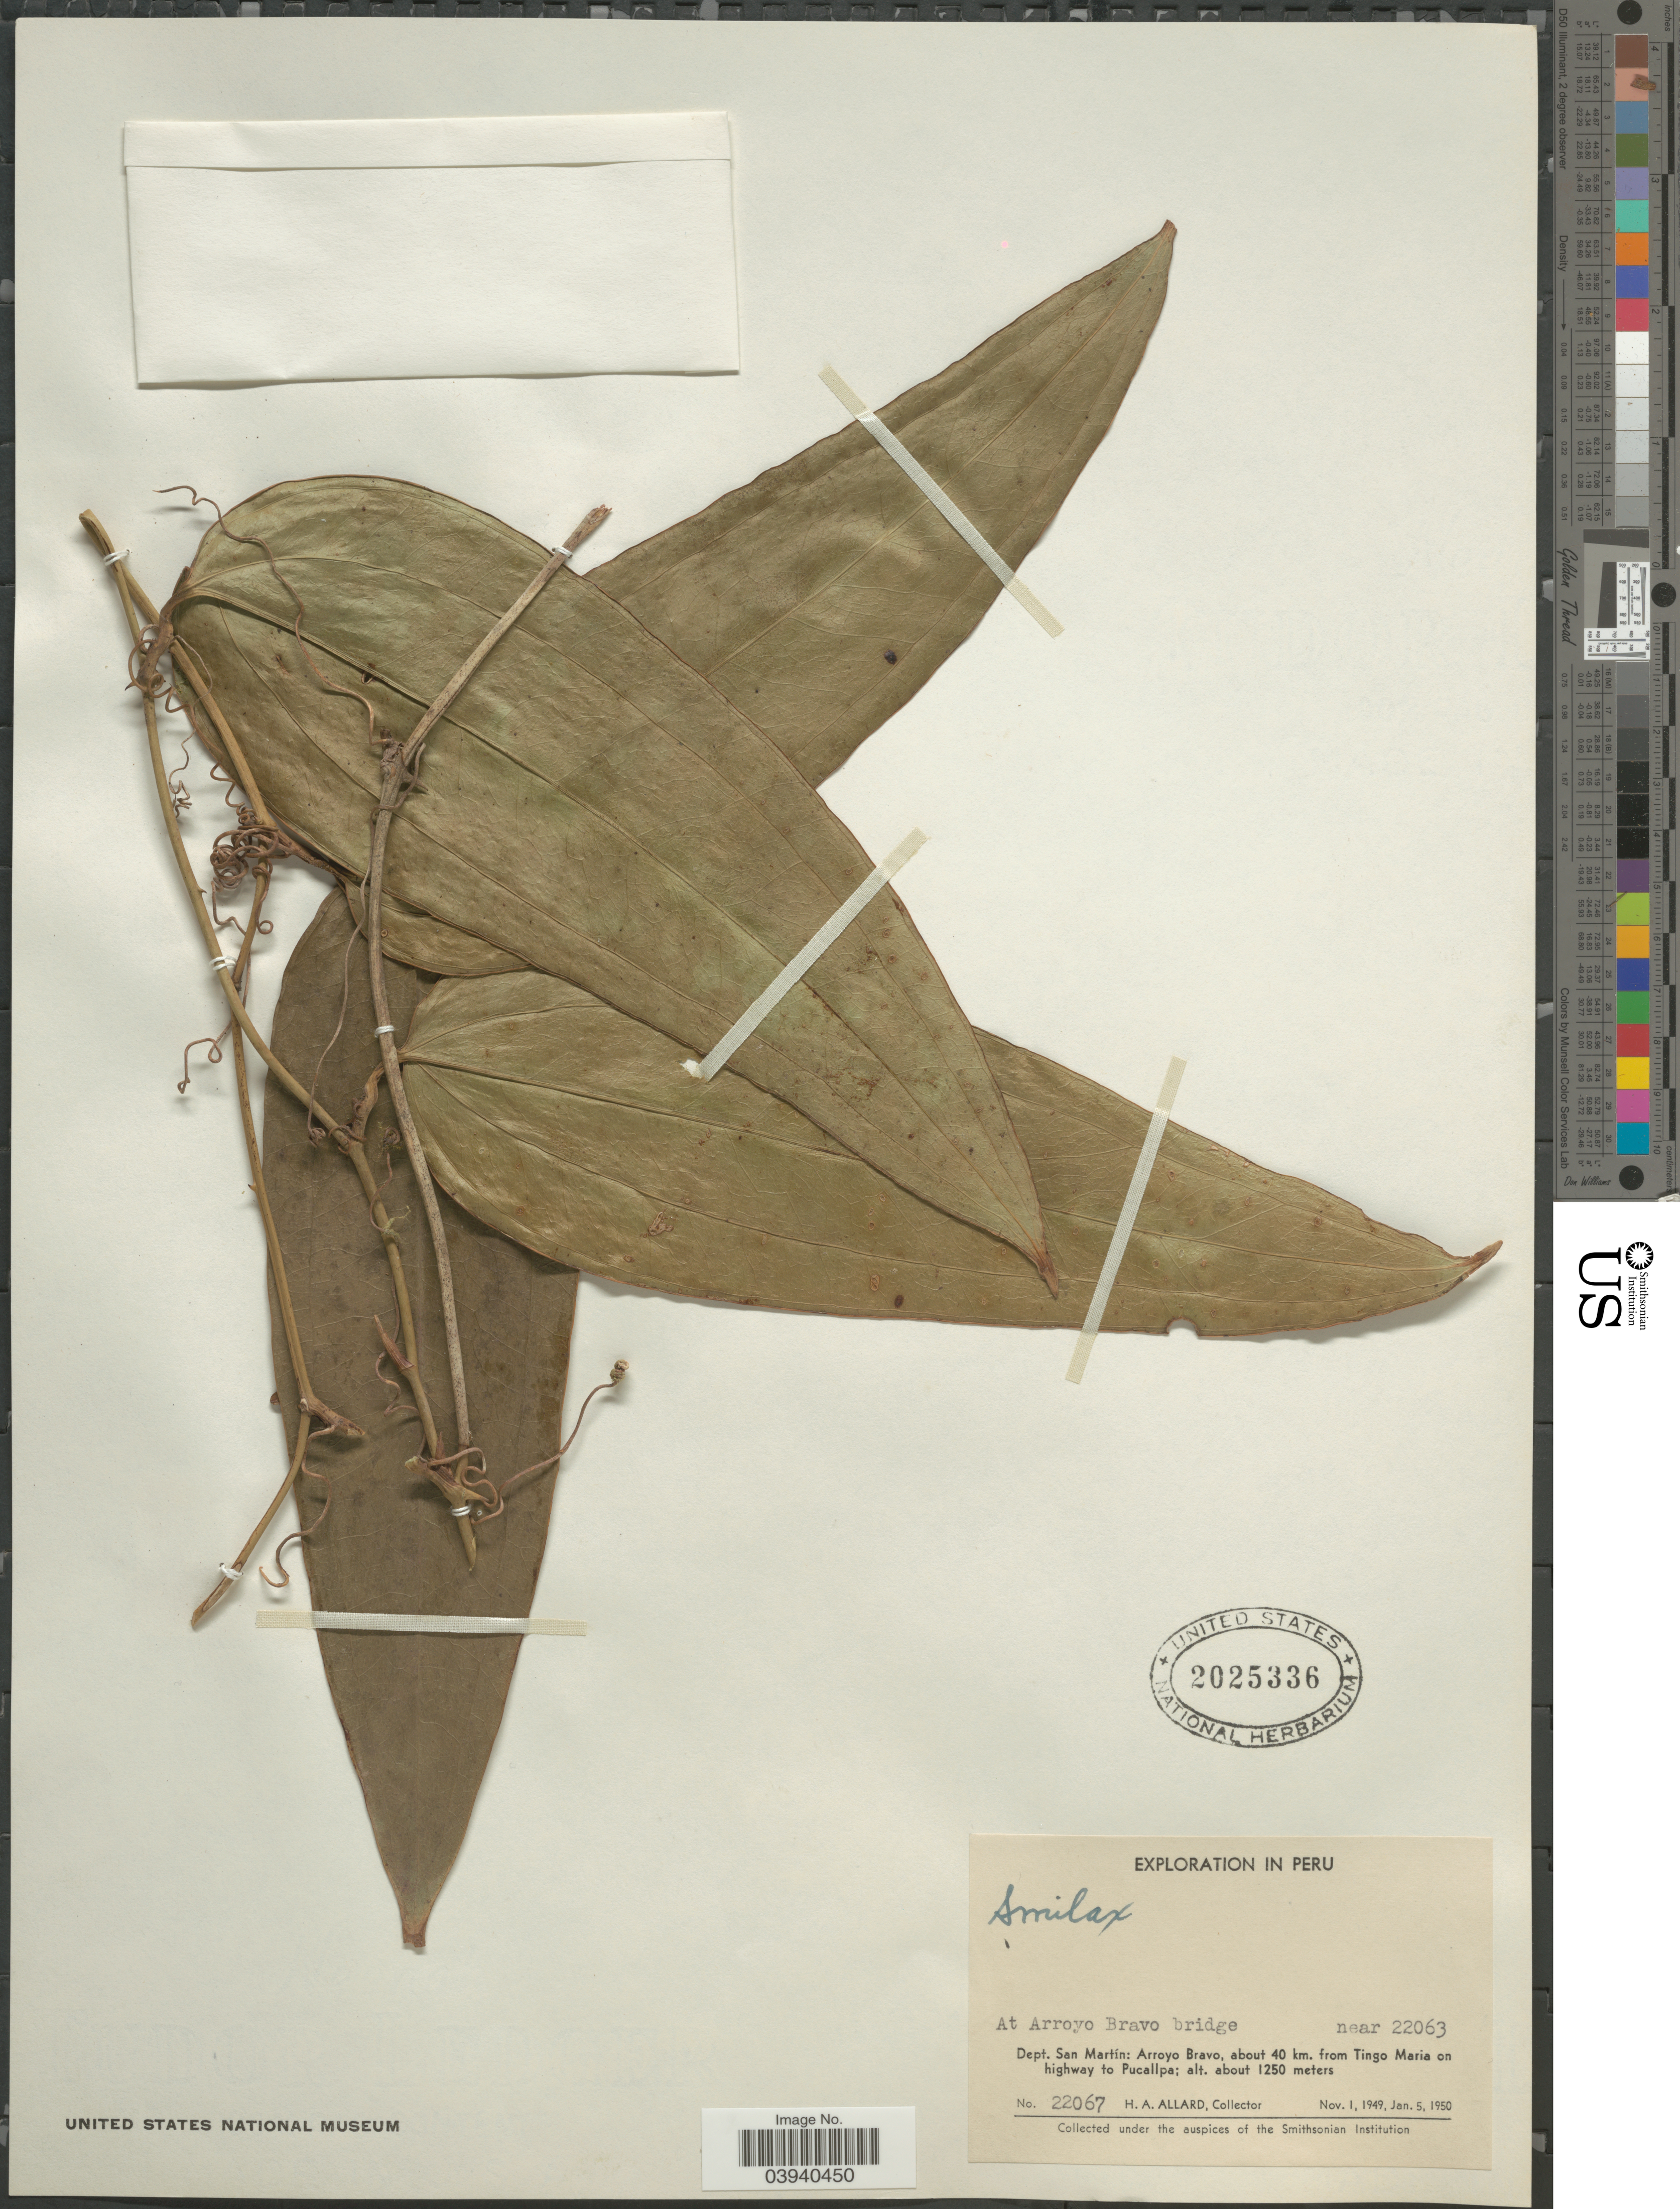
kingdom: Plantae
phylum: Tracheophyta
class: Liliopsida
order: Liliales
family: Smilacaceae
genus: Smilax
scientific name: Smilax sp.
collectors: H. A. Allard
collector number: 22067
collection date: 1949-11-01/1950-01-05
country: Peru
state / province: San Martín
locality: At Arroyo Bravo bridge near 22063. Dept. San Martín: Arroyo Bravo, about 40 km. from Tingo Maria on highway to Pucallpa.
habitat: at arroyo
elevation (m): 1250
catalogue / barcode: US 2025336